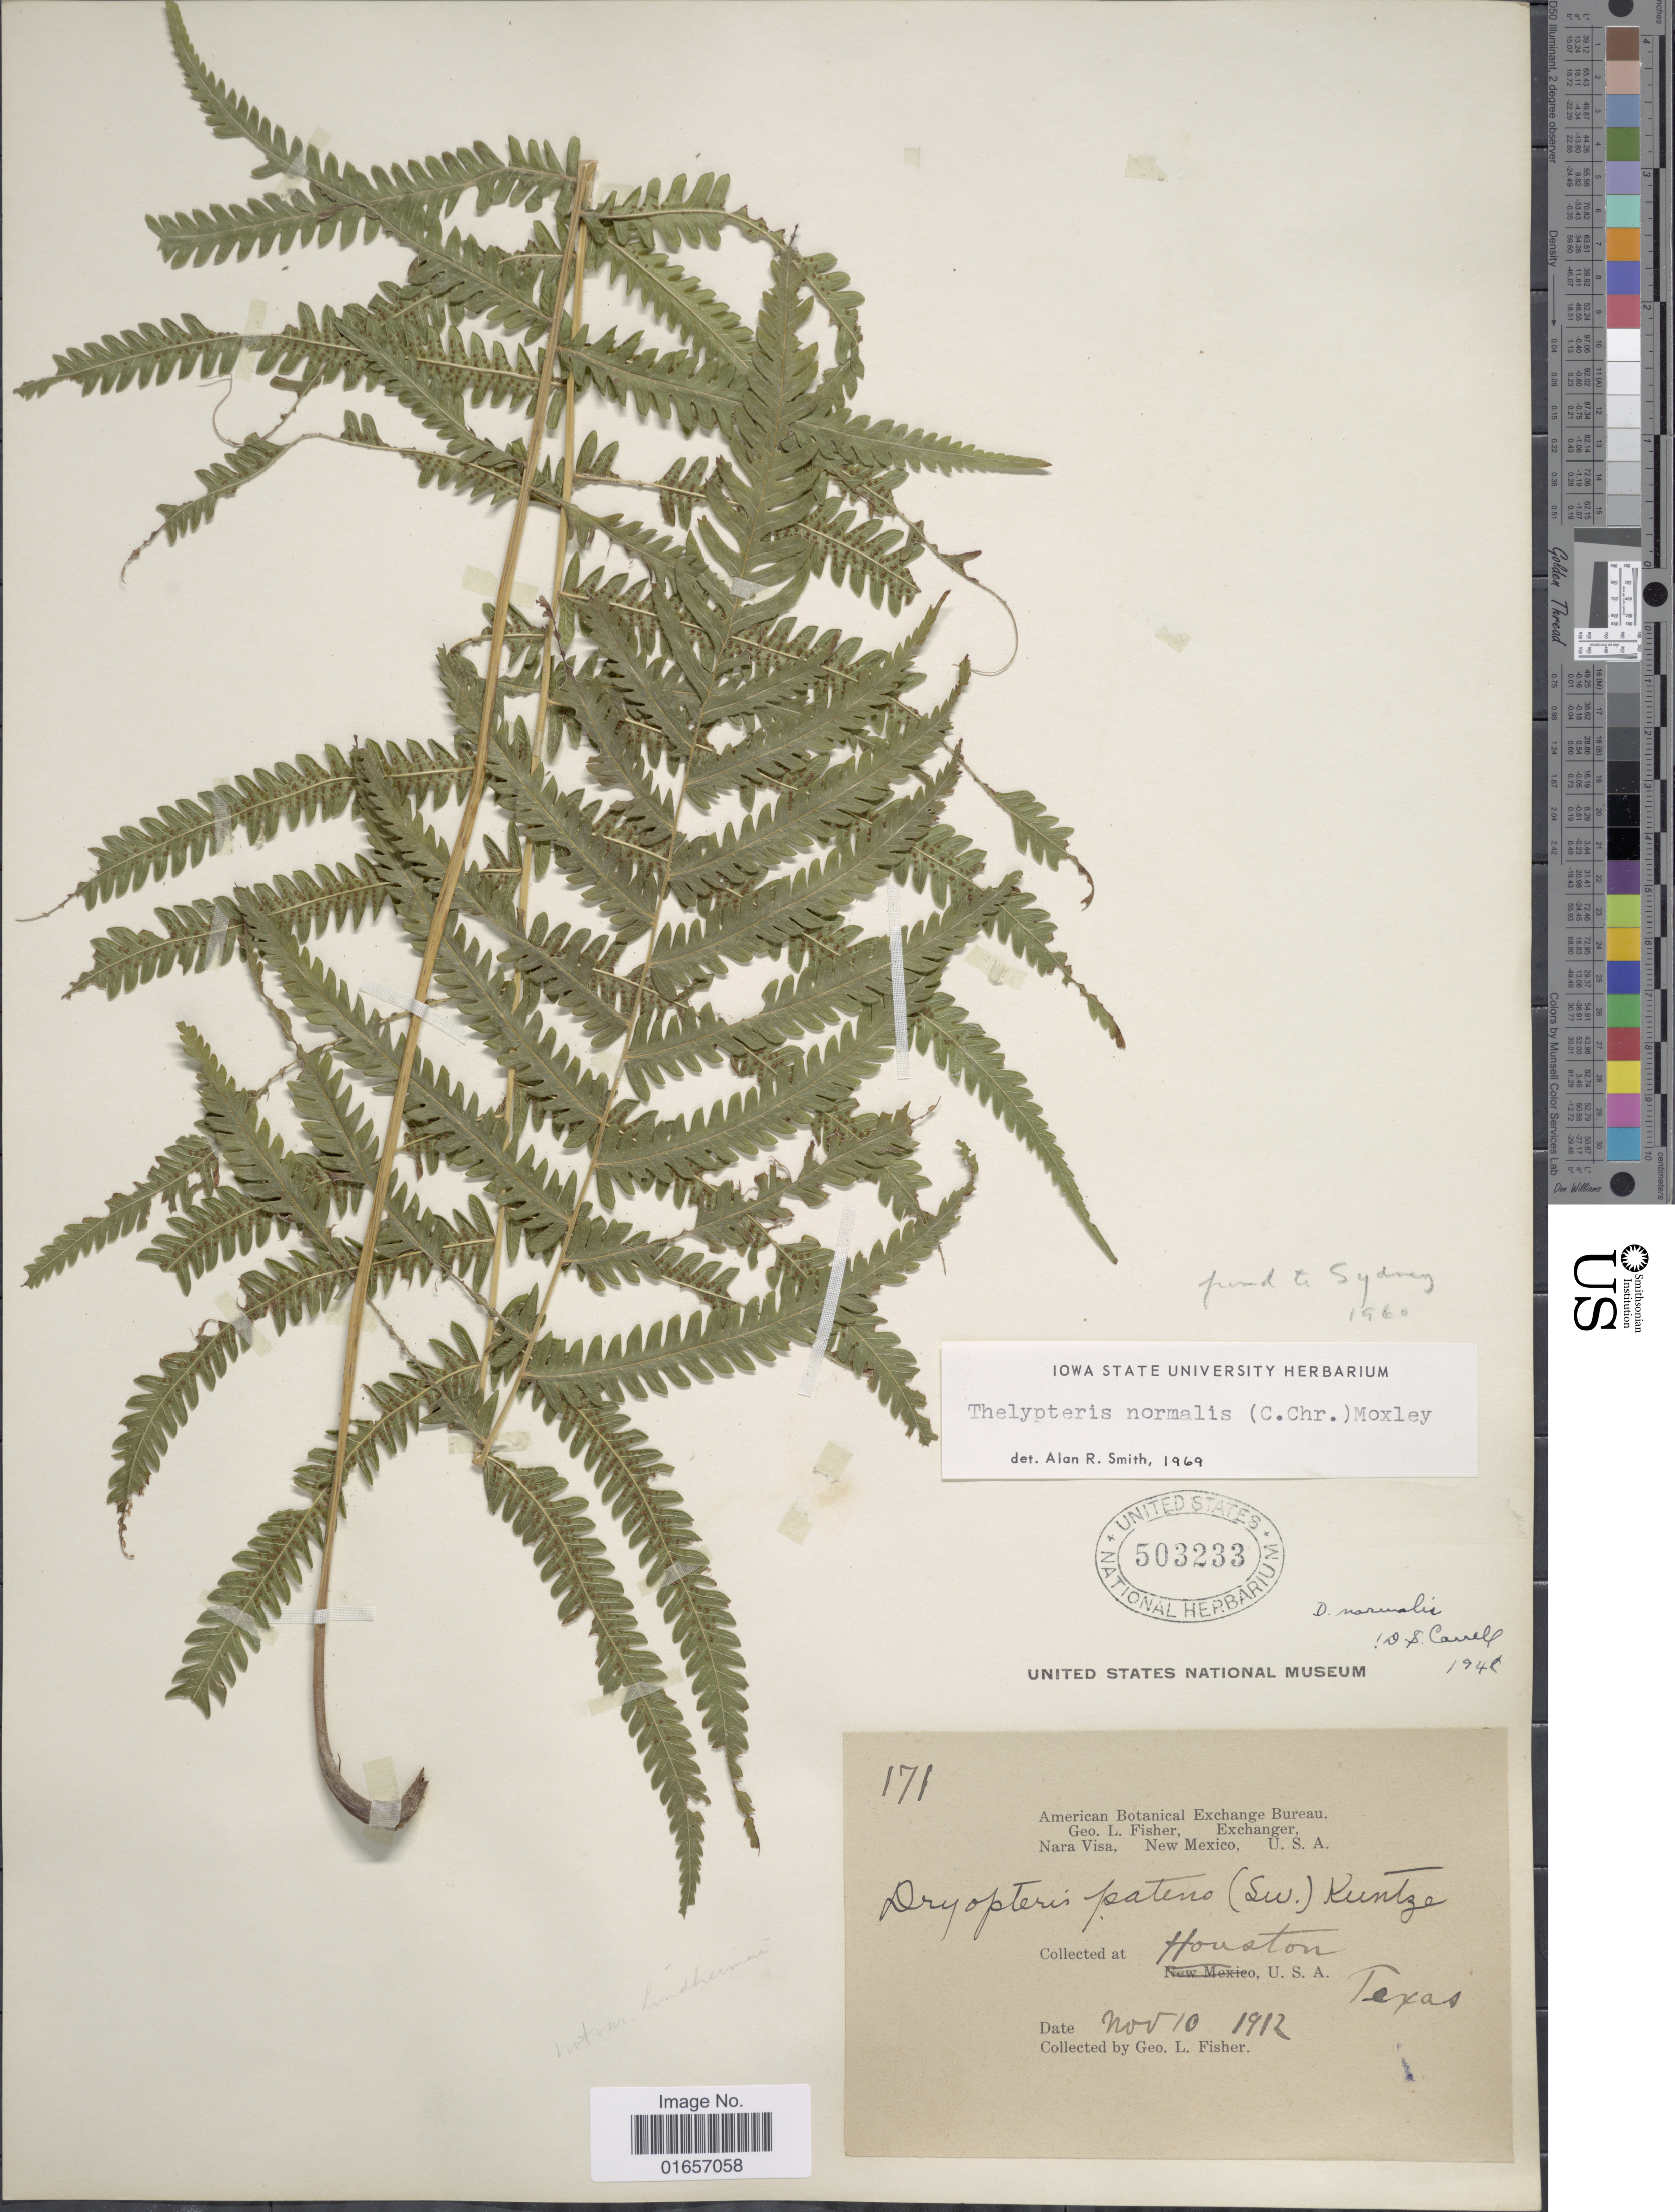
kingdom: Plantae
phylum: Tracheophyta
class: Polypodiopsida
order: Polypodiales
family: Thelypteridaceae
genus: Christella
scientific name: Christella kunthii comb. ined.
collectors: G. L. Fisher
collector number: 171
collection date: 1912-11-10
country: United States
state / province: Texas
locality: Houston, U. S. A.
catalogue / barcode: US 503233